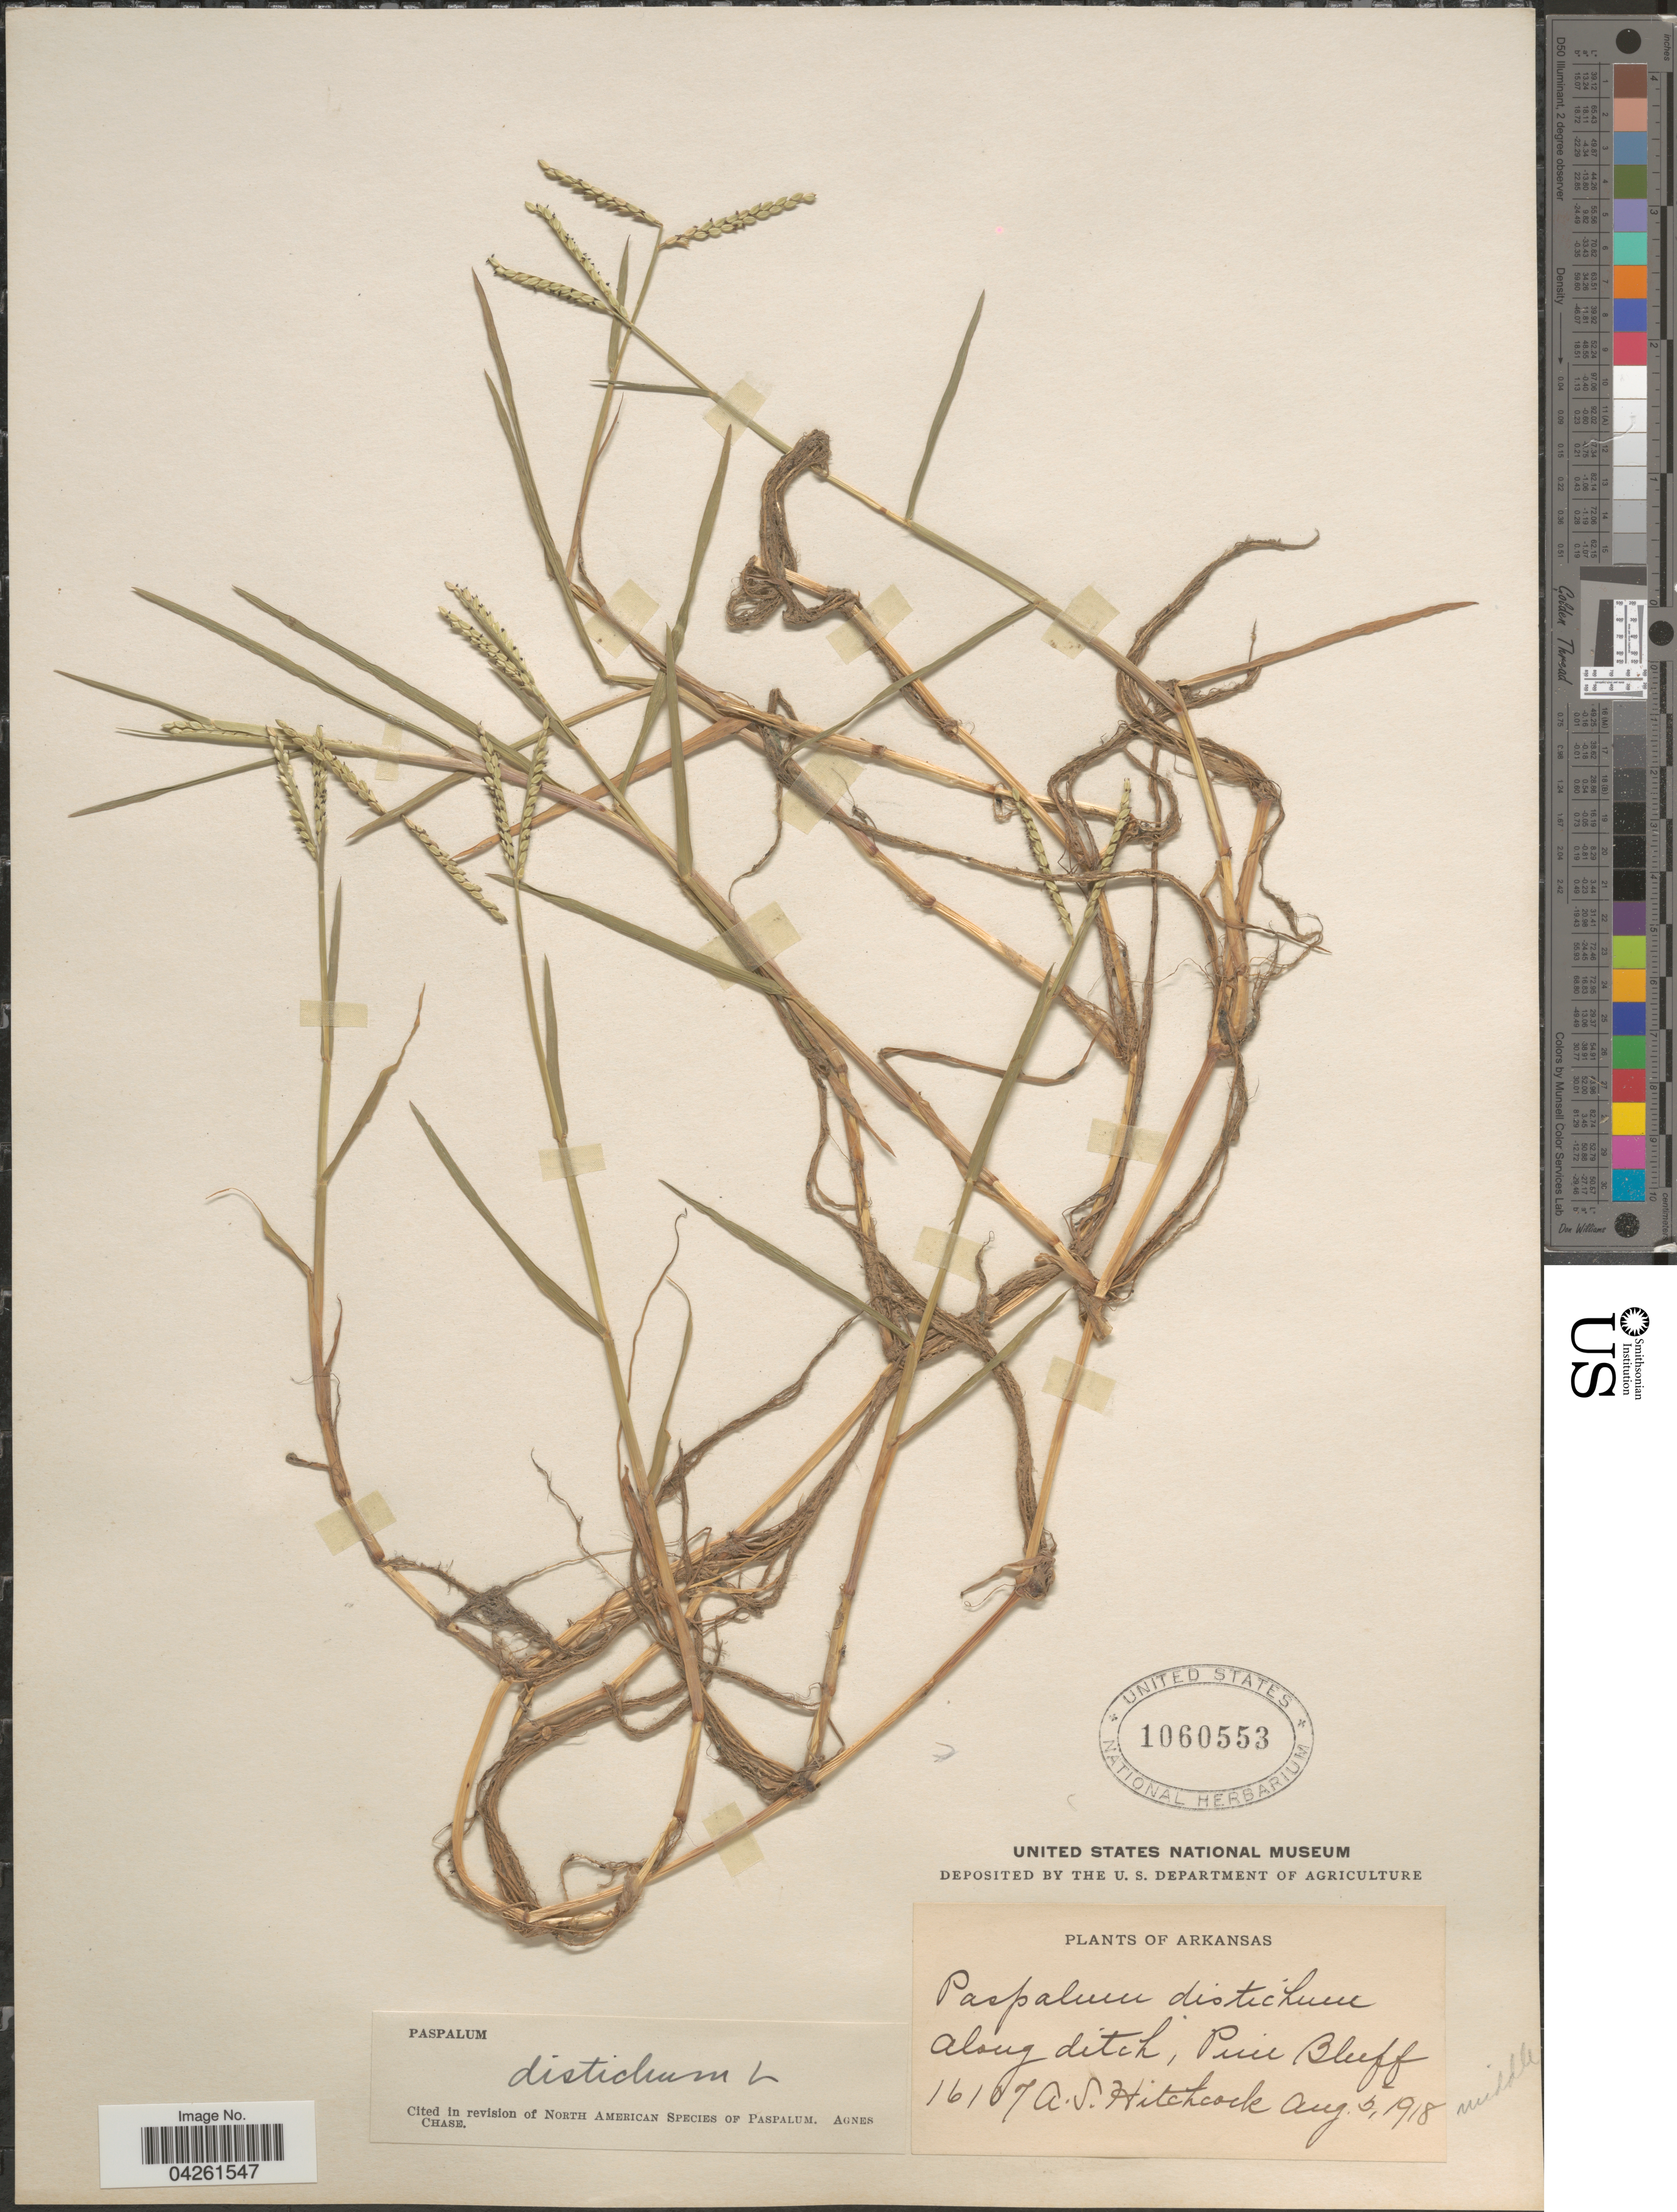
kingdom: Plantae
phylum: Tracheophyta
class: Liliopsida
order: Poales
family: Poaceae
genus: Paspalum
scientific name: Paspalum distichum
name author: L.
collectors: A. S. Hitchcock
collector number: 16107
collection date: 1918-08-05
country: United States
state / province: Arkansas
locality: Along ditch, Pine Bluff.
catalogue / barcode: US 1060553